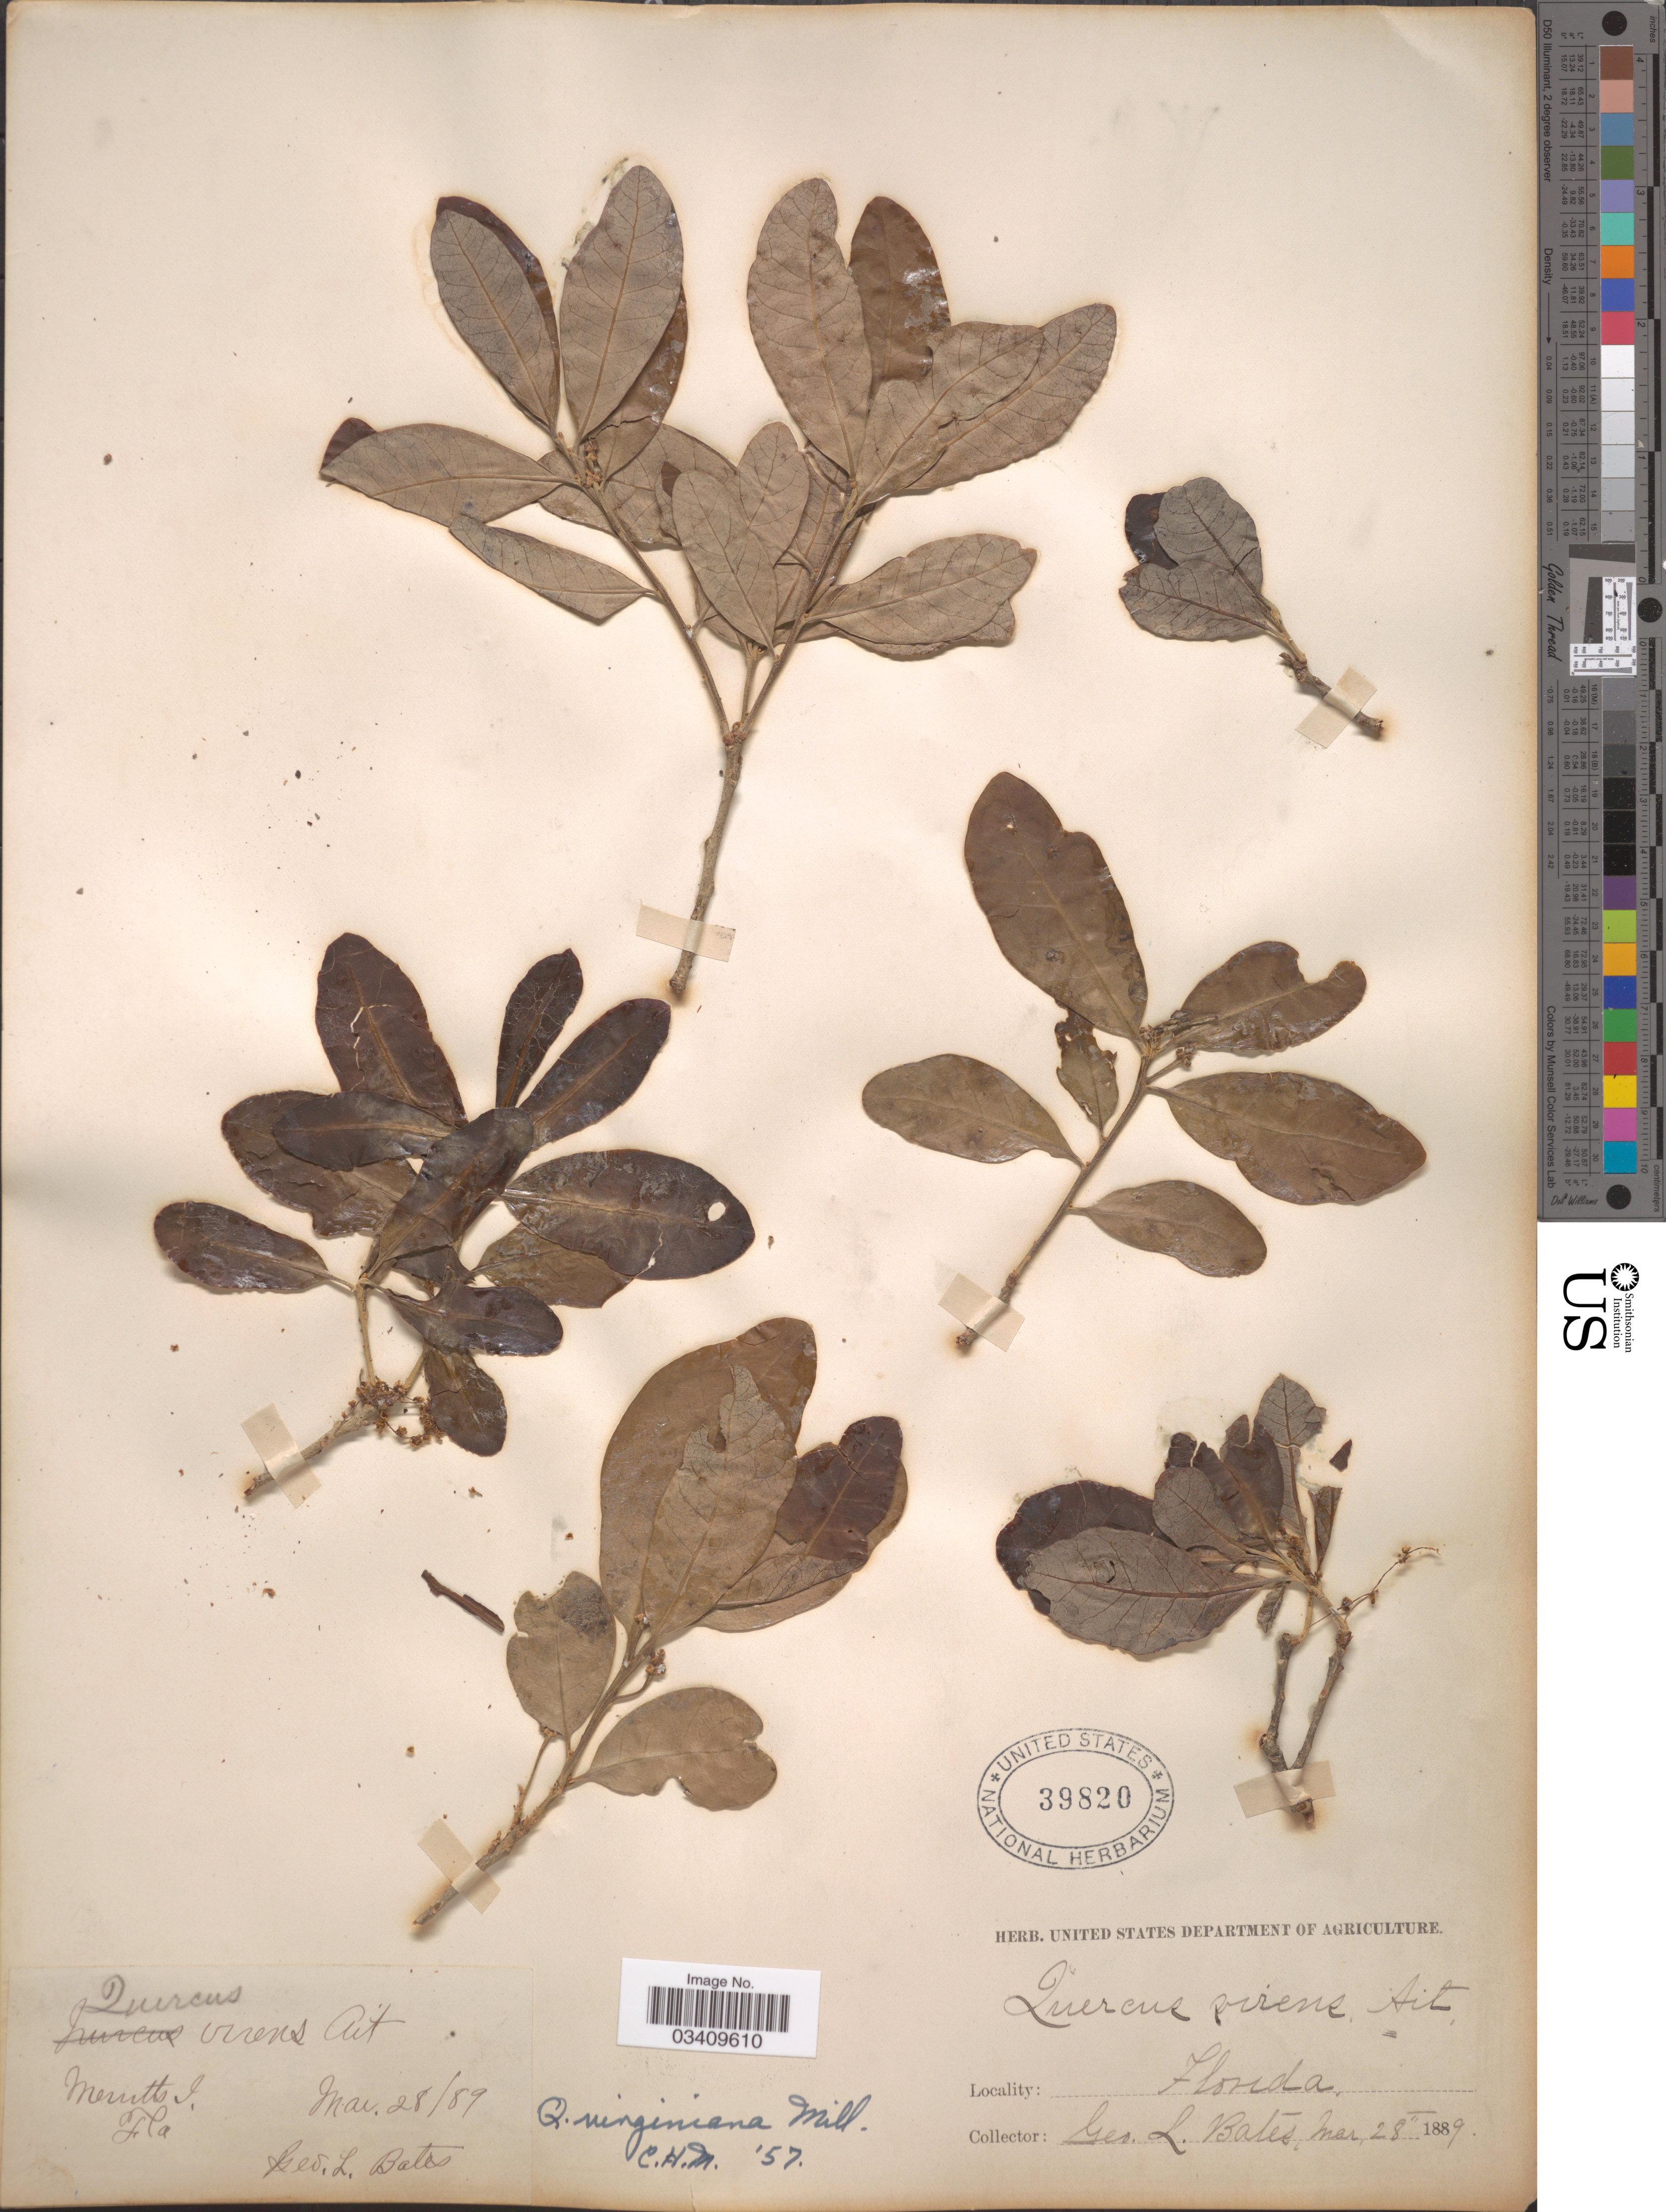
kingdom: Plantae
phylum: Tracheophyta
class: Magnoliopsida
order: Fagales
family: Fagaceae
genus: Quercus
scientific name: Quercus virginiana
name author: Mill.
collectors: G. Bates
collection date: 1889-03-28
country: United States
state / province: Florida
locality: Merritts I.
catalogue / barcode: US 39820